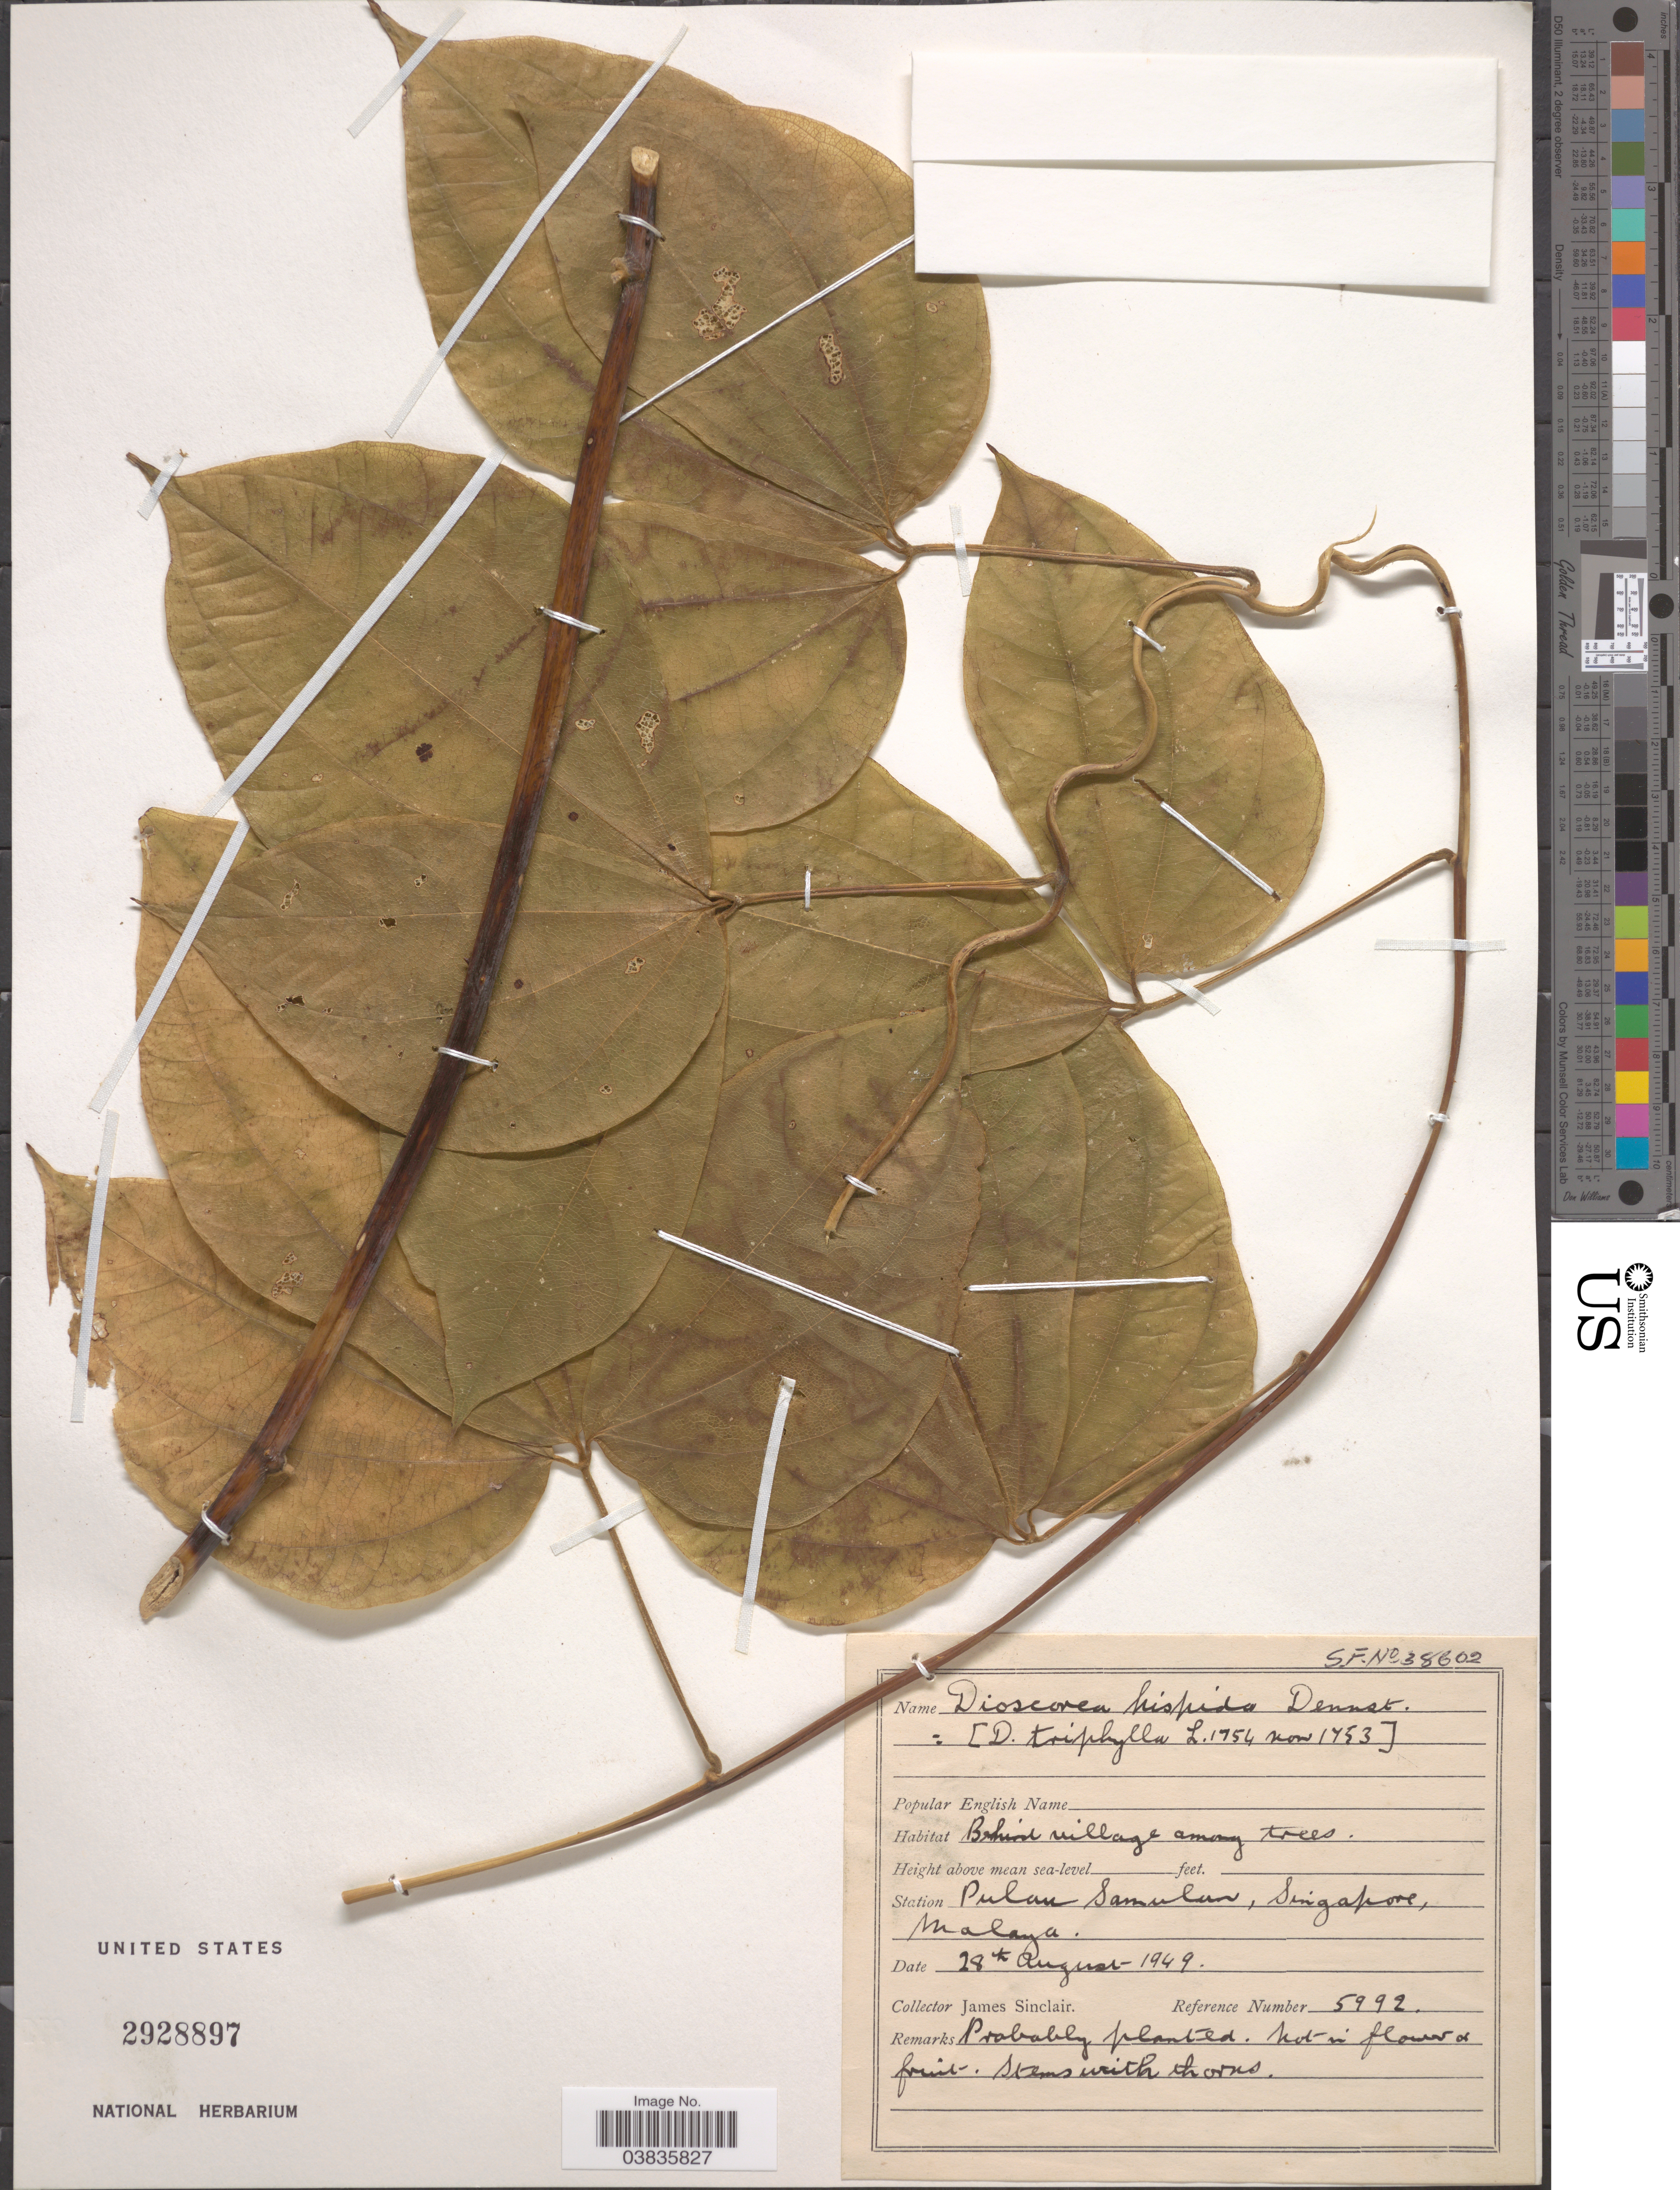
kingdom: Plantae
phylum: Tracheophyta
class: Liliopsida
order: Dioscoreales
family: Dioscoreaceae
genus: Dioscorea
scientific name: Dioscorea hispida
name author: Dennst.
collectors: J. Sinclair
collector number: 5992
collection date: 1949-08-28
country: Singapore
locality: Station Palau Samulun, Singapore, Malaya.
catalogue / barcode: US 2928897